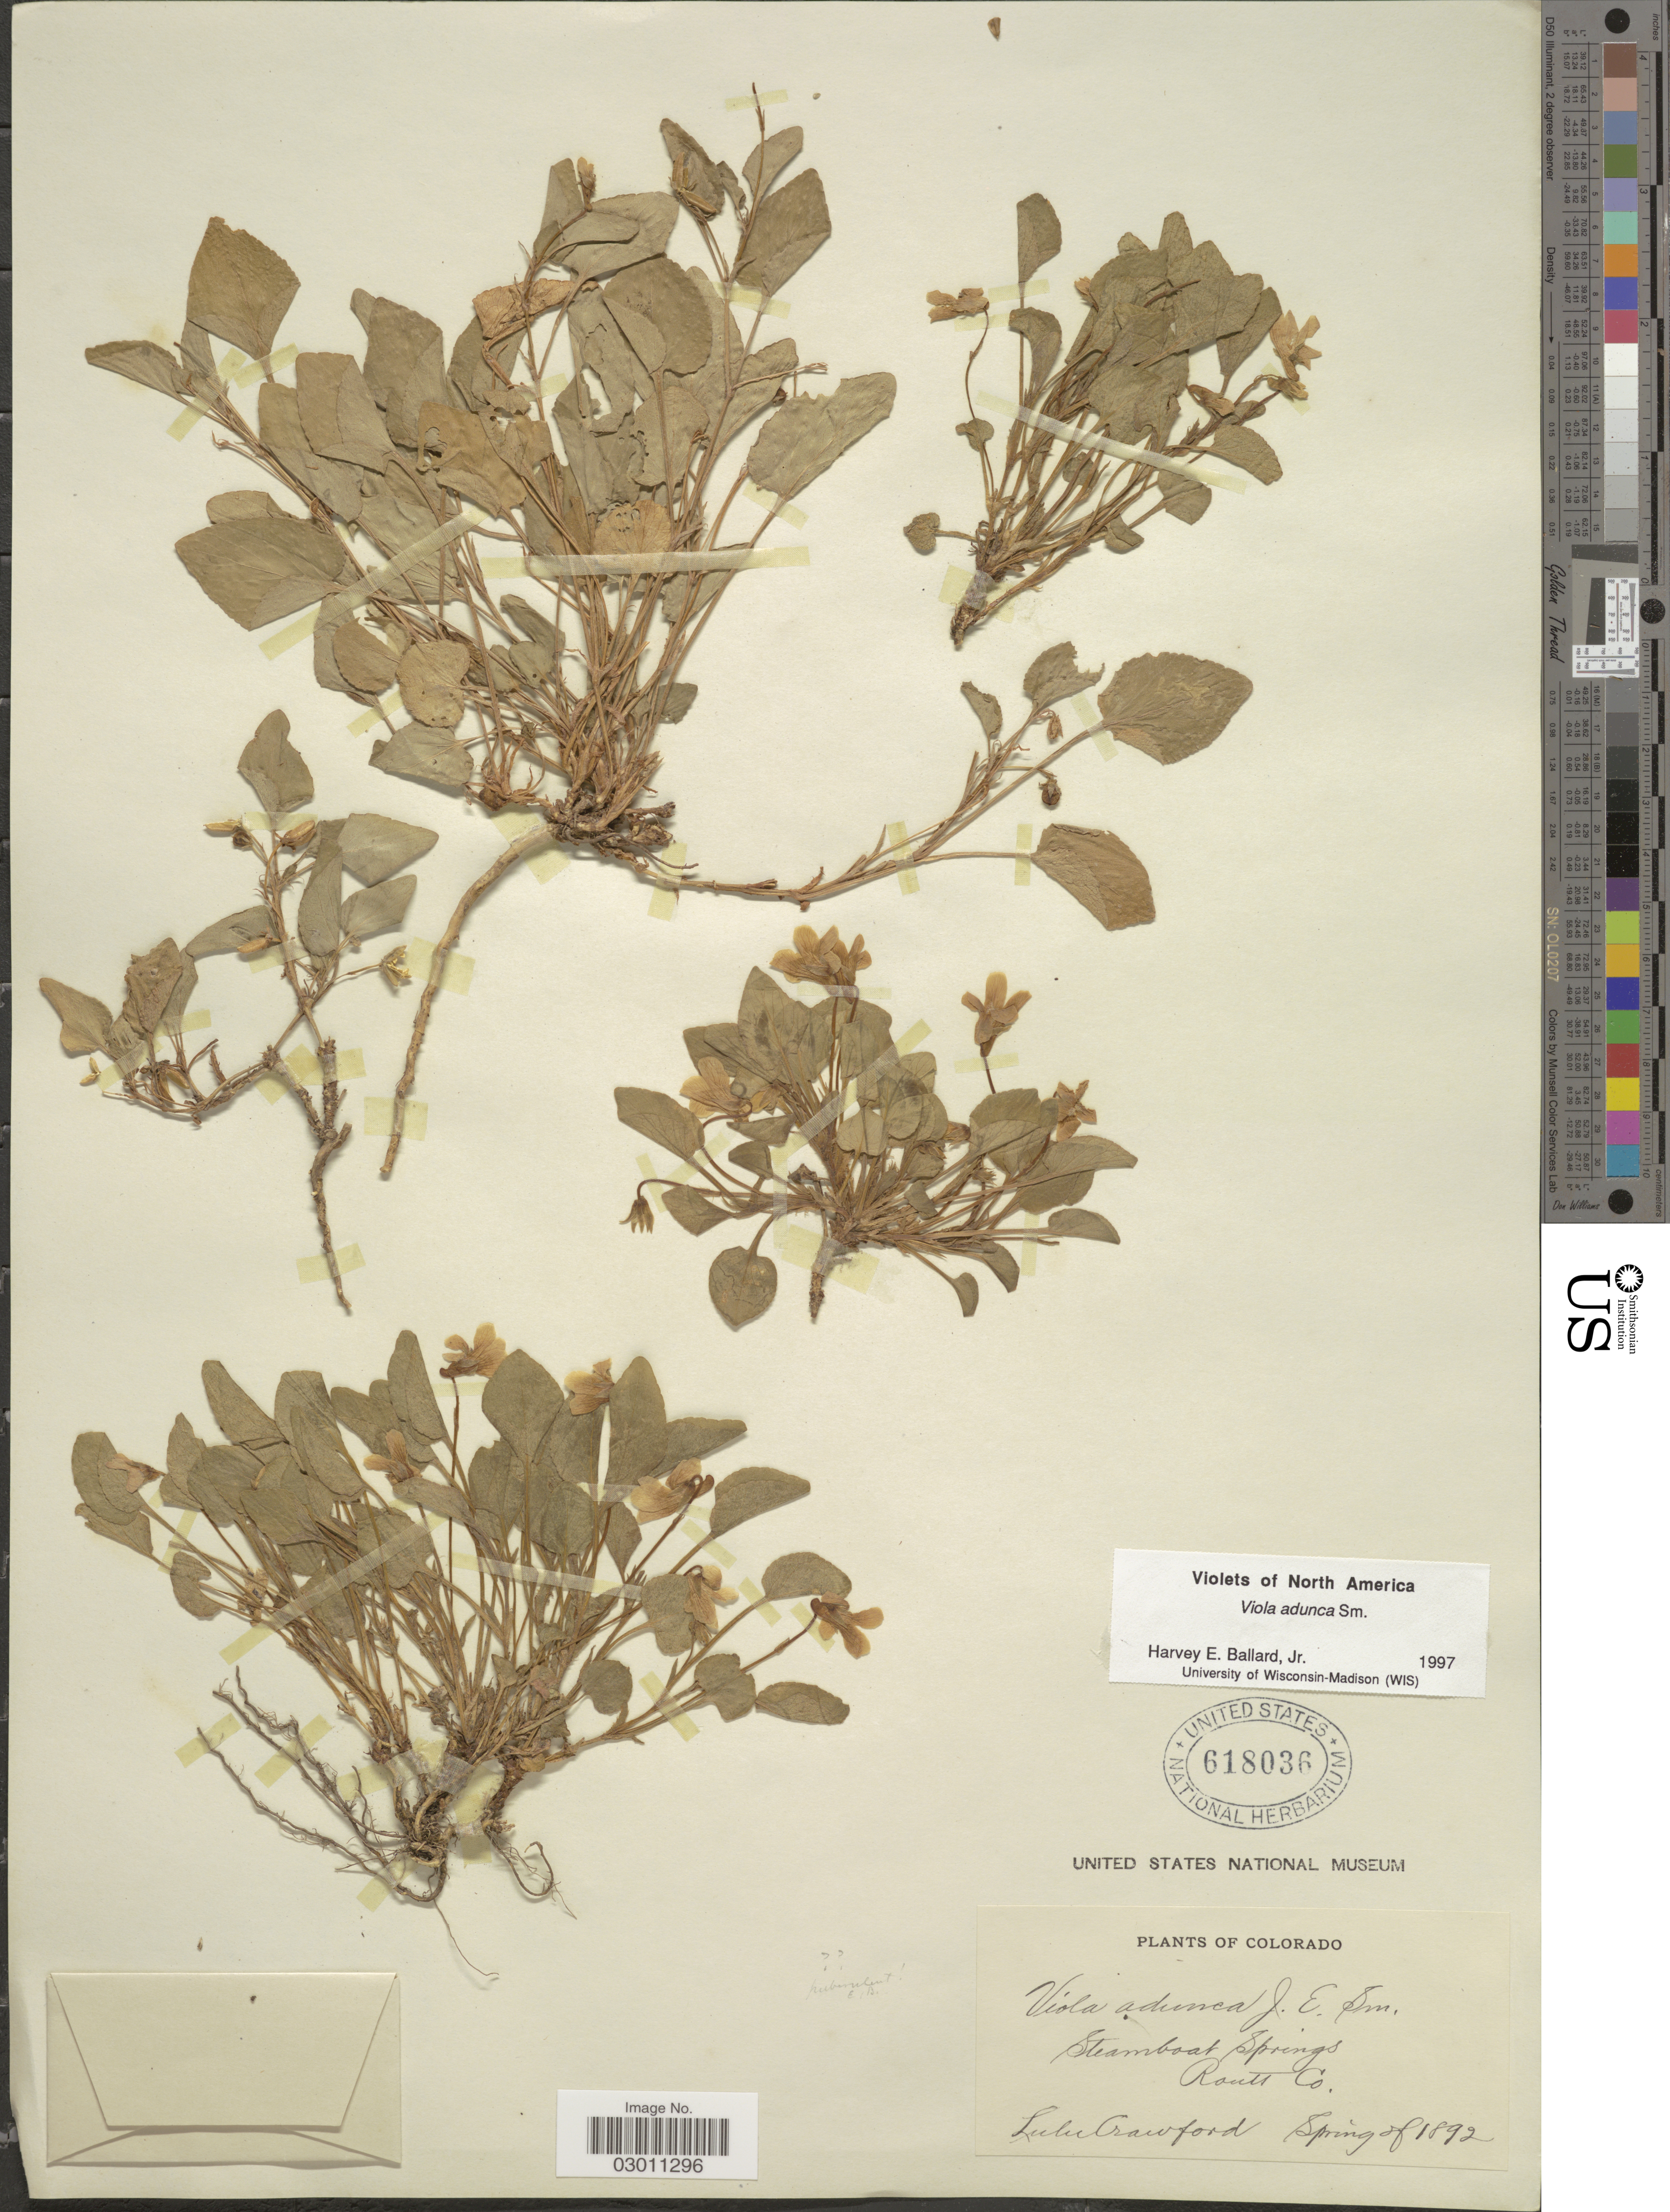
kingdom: Plantae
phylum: Tracheophyta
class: Magnoliopsida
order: Malpighiales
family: Violaceae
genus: Viola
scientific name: Viola adunca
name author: Sm.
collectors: L. Crawford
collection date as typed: Spring of 1892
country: United States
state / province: Colorado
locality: Steamboat Springs. Routt Co.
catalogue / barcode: US 618036